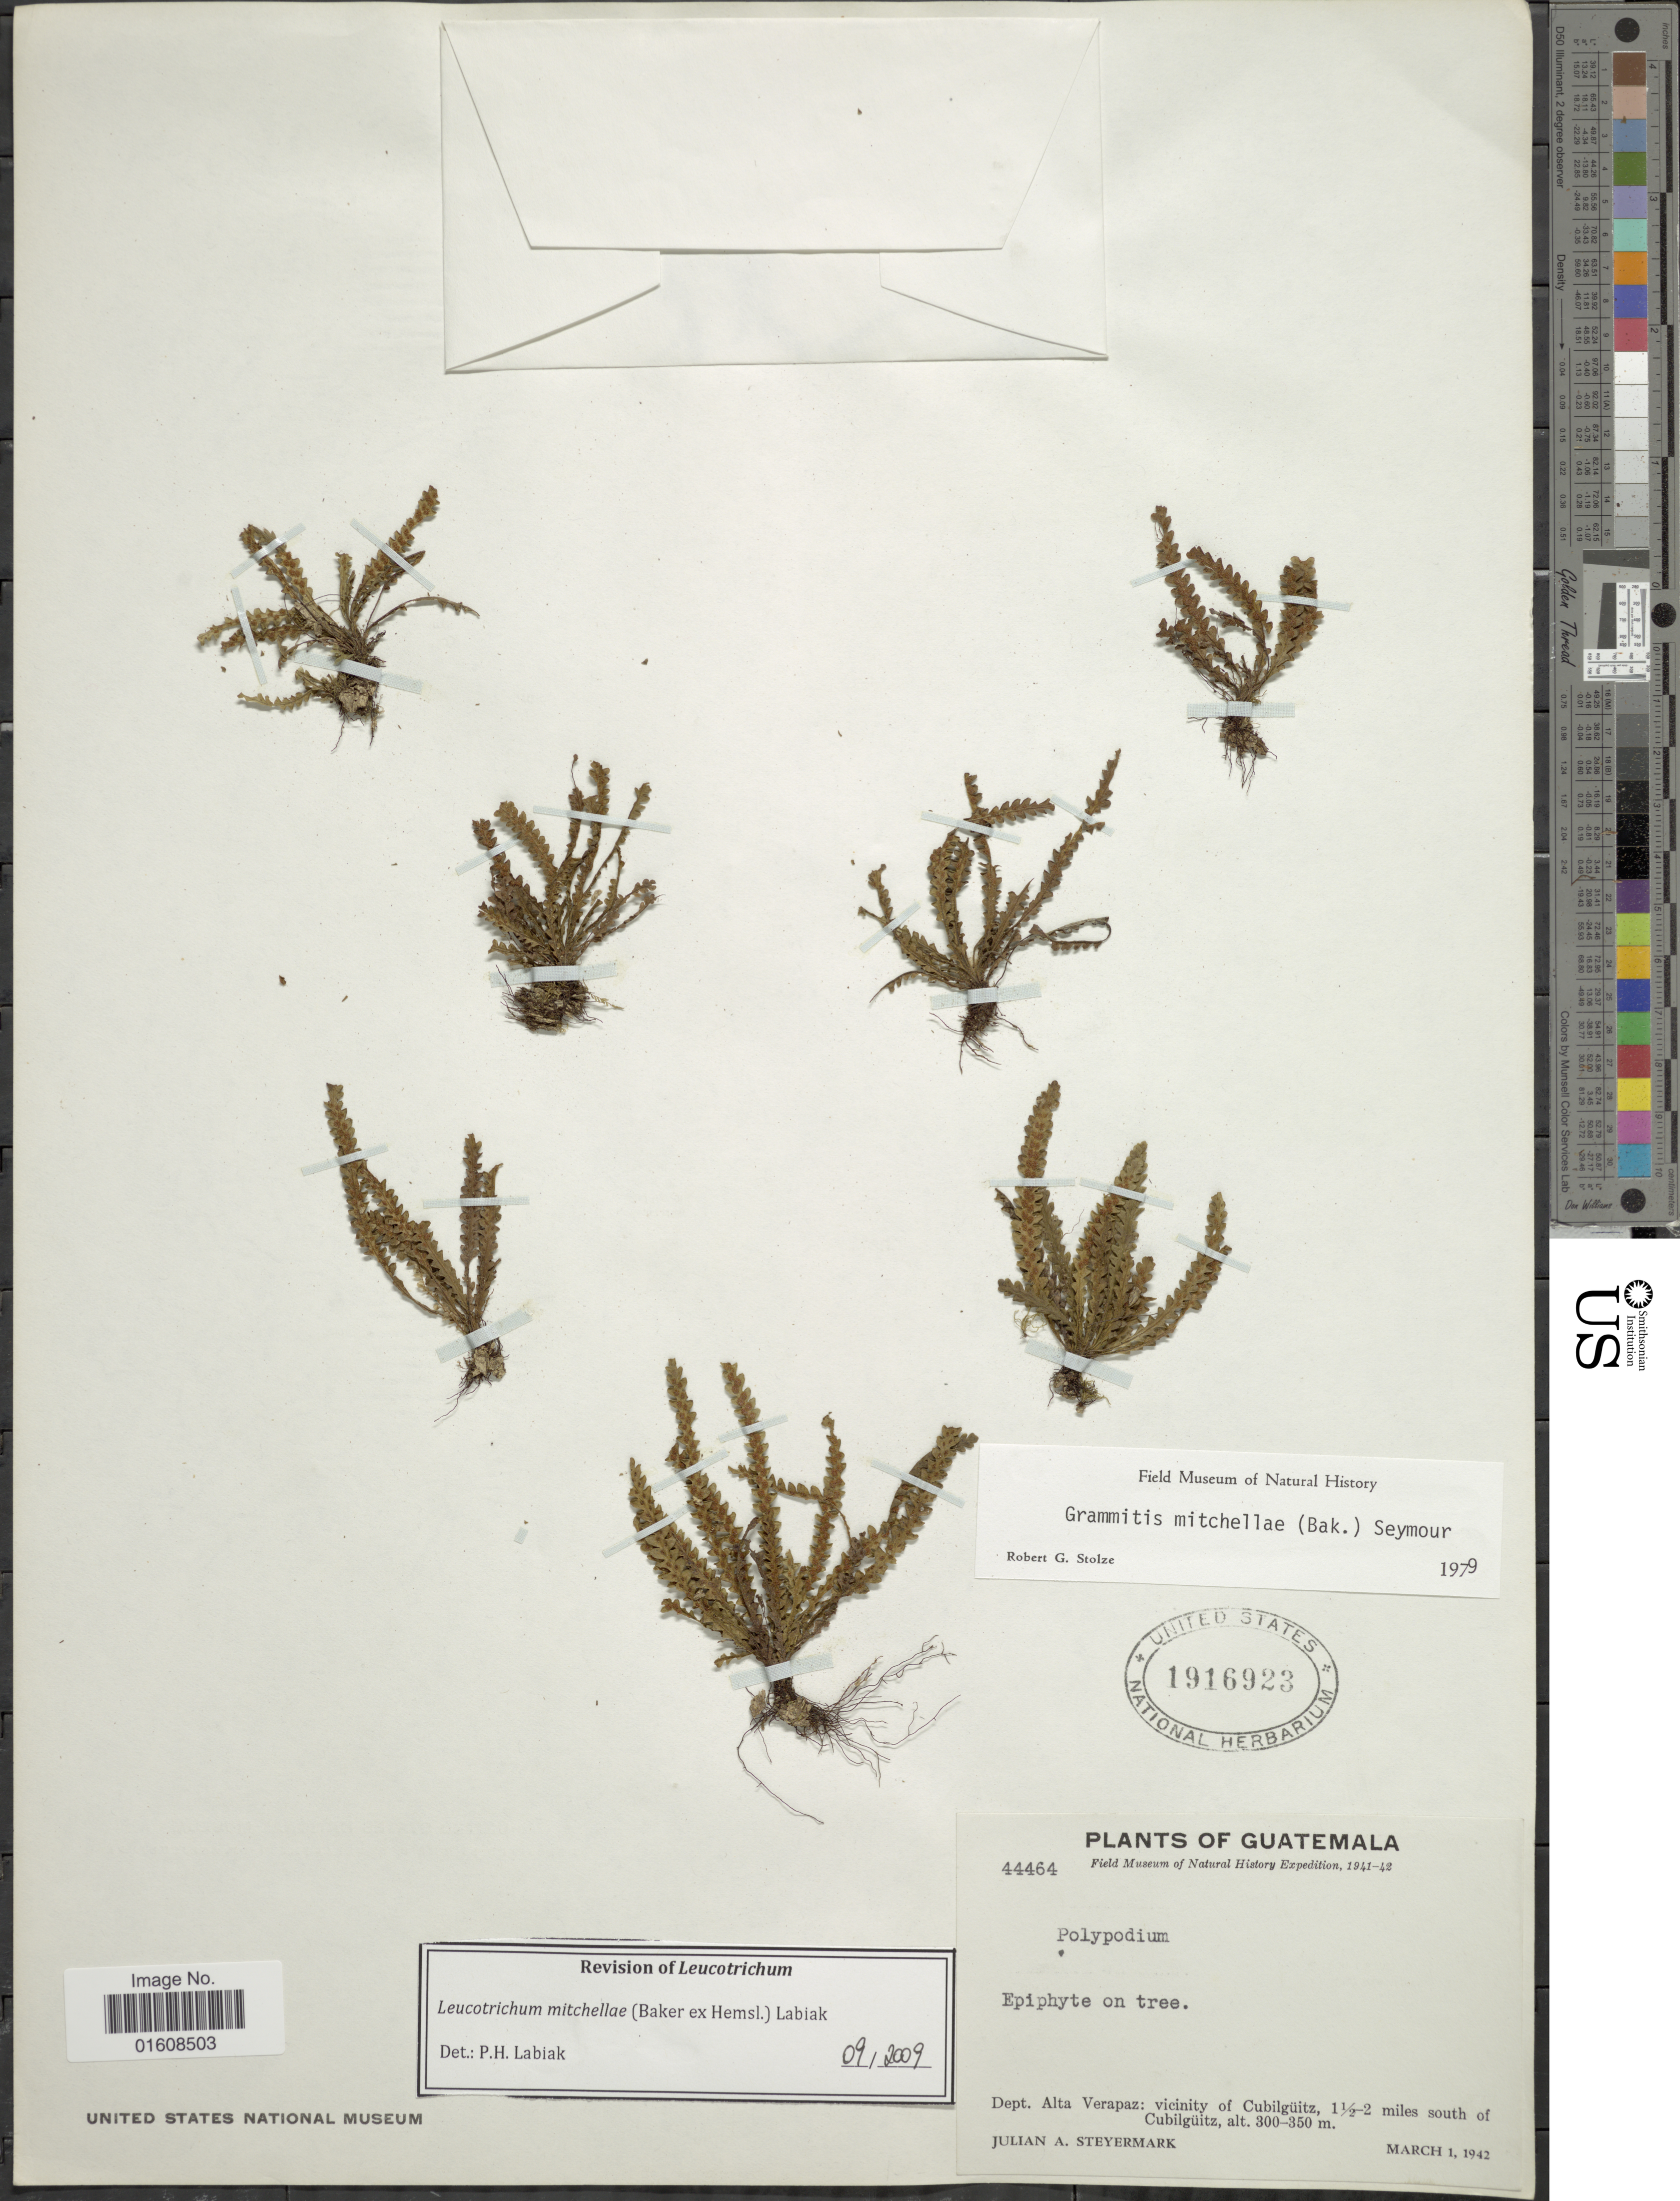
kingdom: Plantae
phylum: Tracheophyta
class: Polypodiopsida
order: Polypodiales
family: Polypodiaceae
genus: Leucotrichum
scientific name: Leucotrichum mitchelliae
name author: (Baker) Labiak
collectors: J. Steyermark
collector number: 44464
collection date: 1942-03-01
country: Guatemala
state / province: Alta Verapaz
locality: Vicinity of Cubilgüitz, 1½ -2 miles south of Cubilgüitz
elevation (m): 300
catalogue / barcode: US 1916923